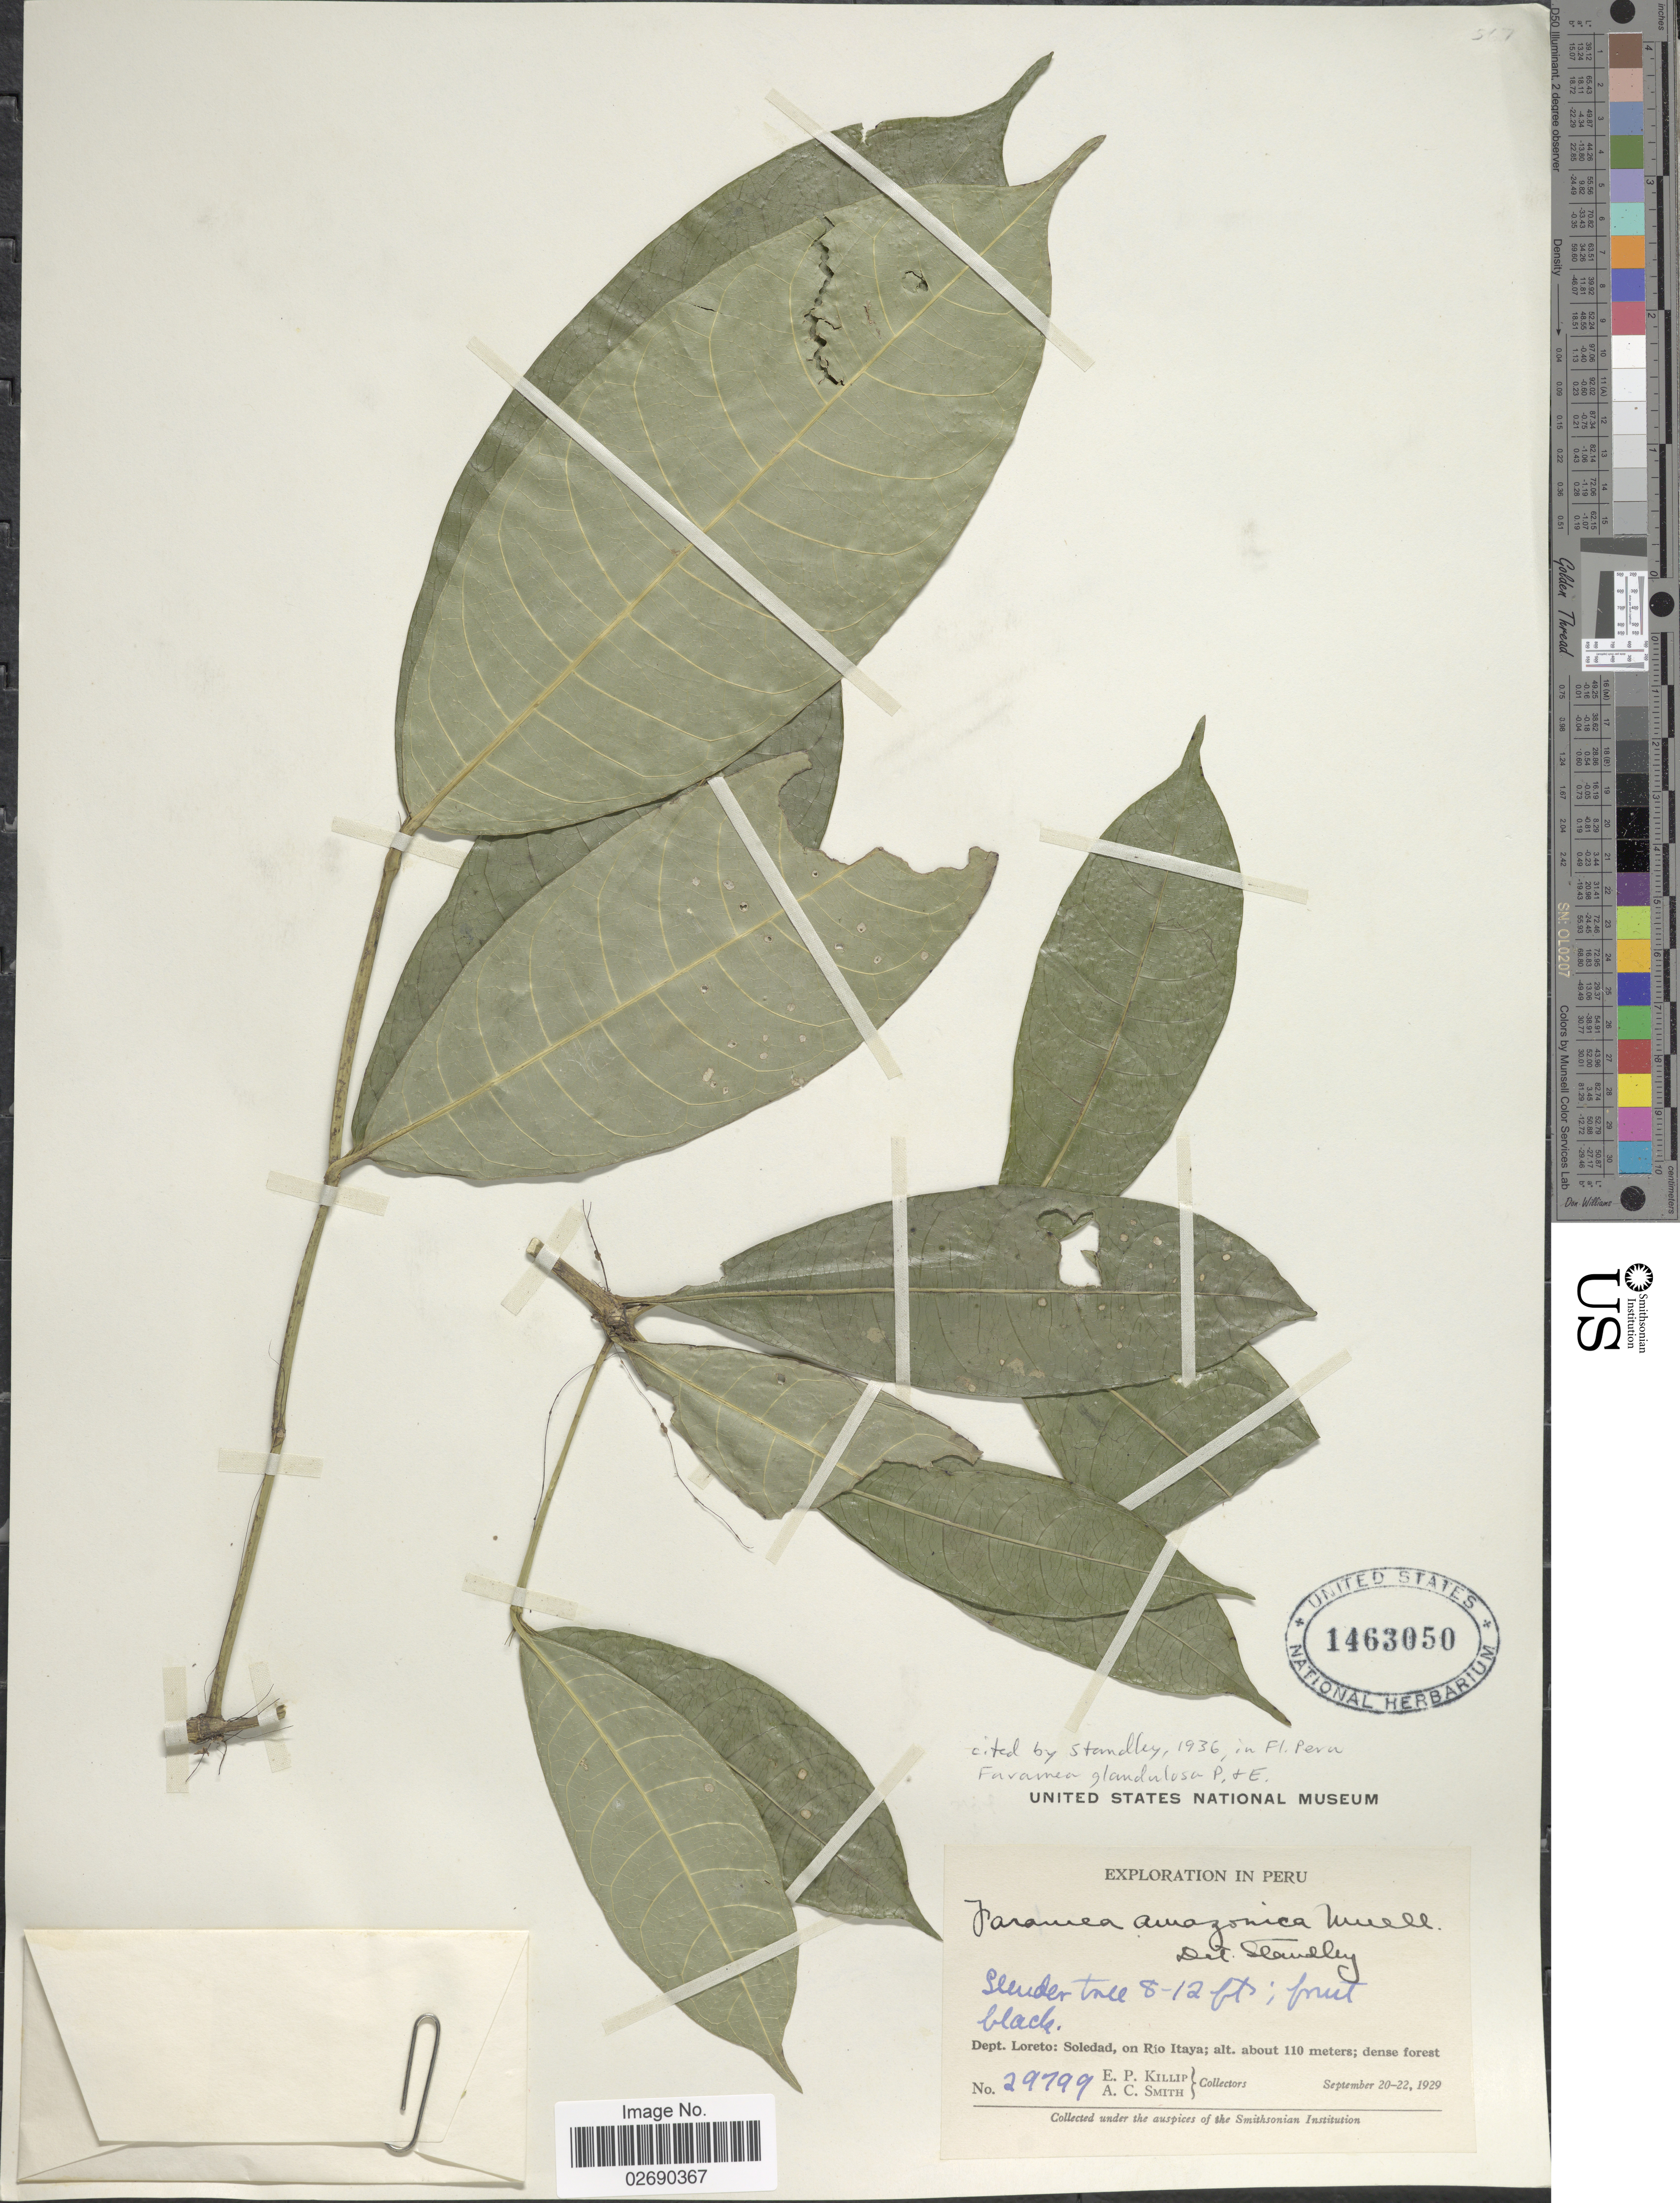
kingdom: Plantae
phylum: Tracheophyta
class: Magnoliopsida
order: Gentianales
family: Rubiaceae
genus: Faramea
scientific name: Faramea glandulosa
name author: Poepp.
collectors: E. P. Killip & A. C. Smith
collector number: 29799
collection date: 1929-09-20/1929-09-22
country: Peru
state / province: Loreto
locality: Dept. Loreto: Soledad, on Río Itaya; dense forest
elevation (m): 110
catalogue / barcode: US 1463050